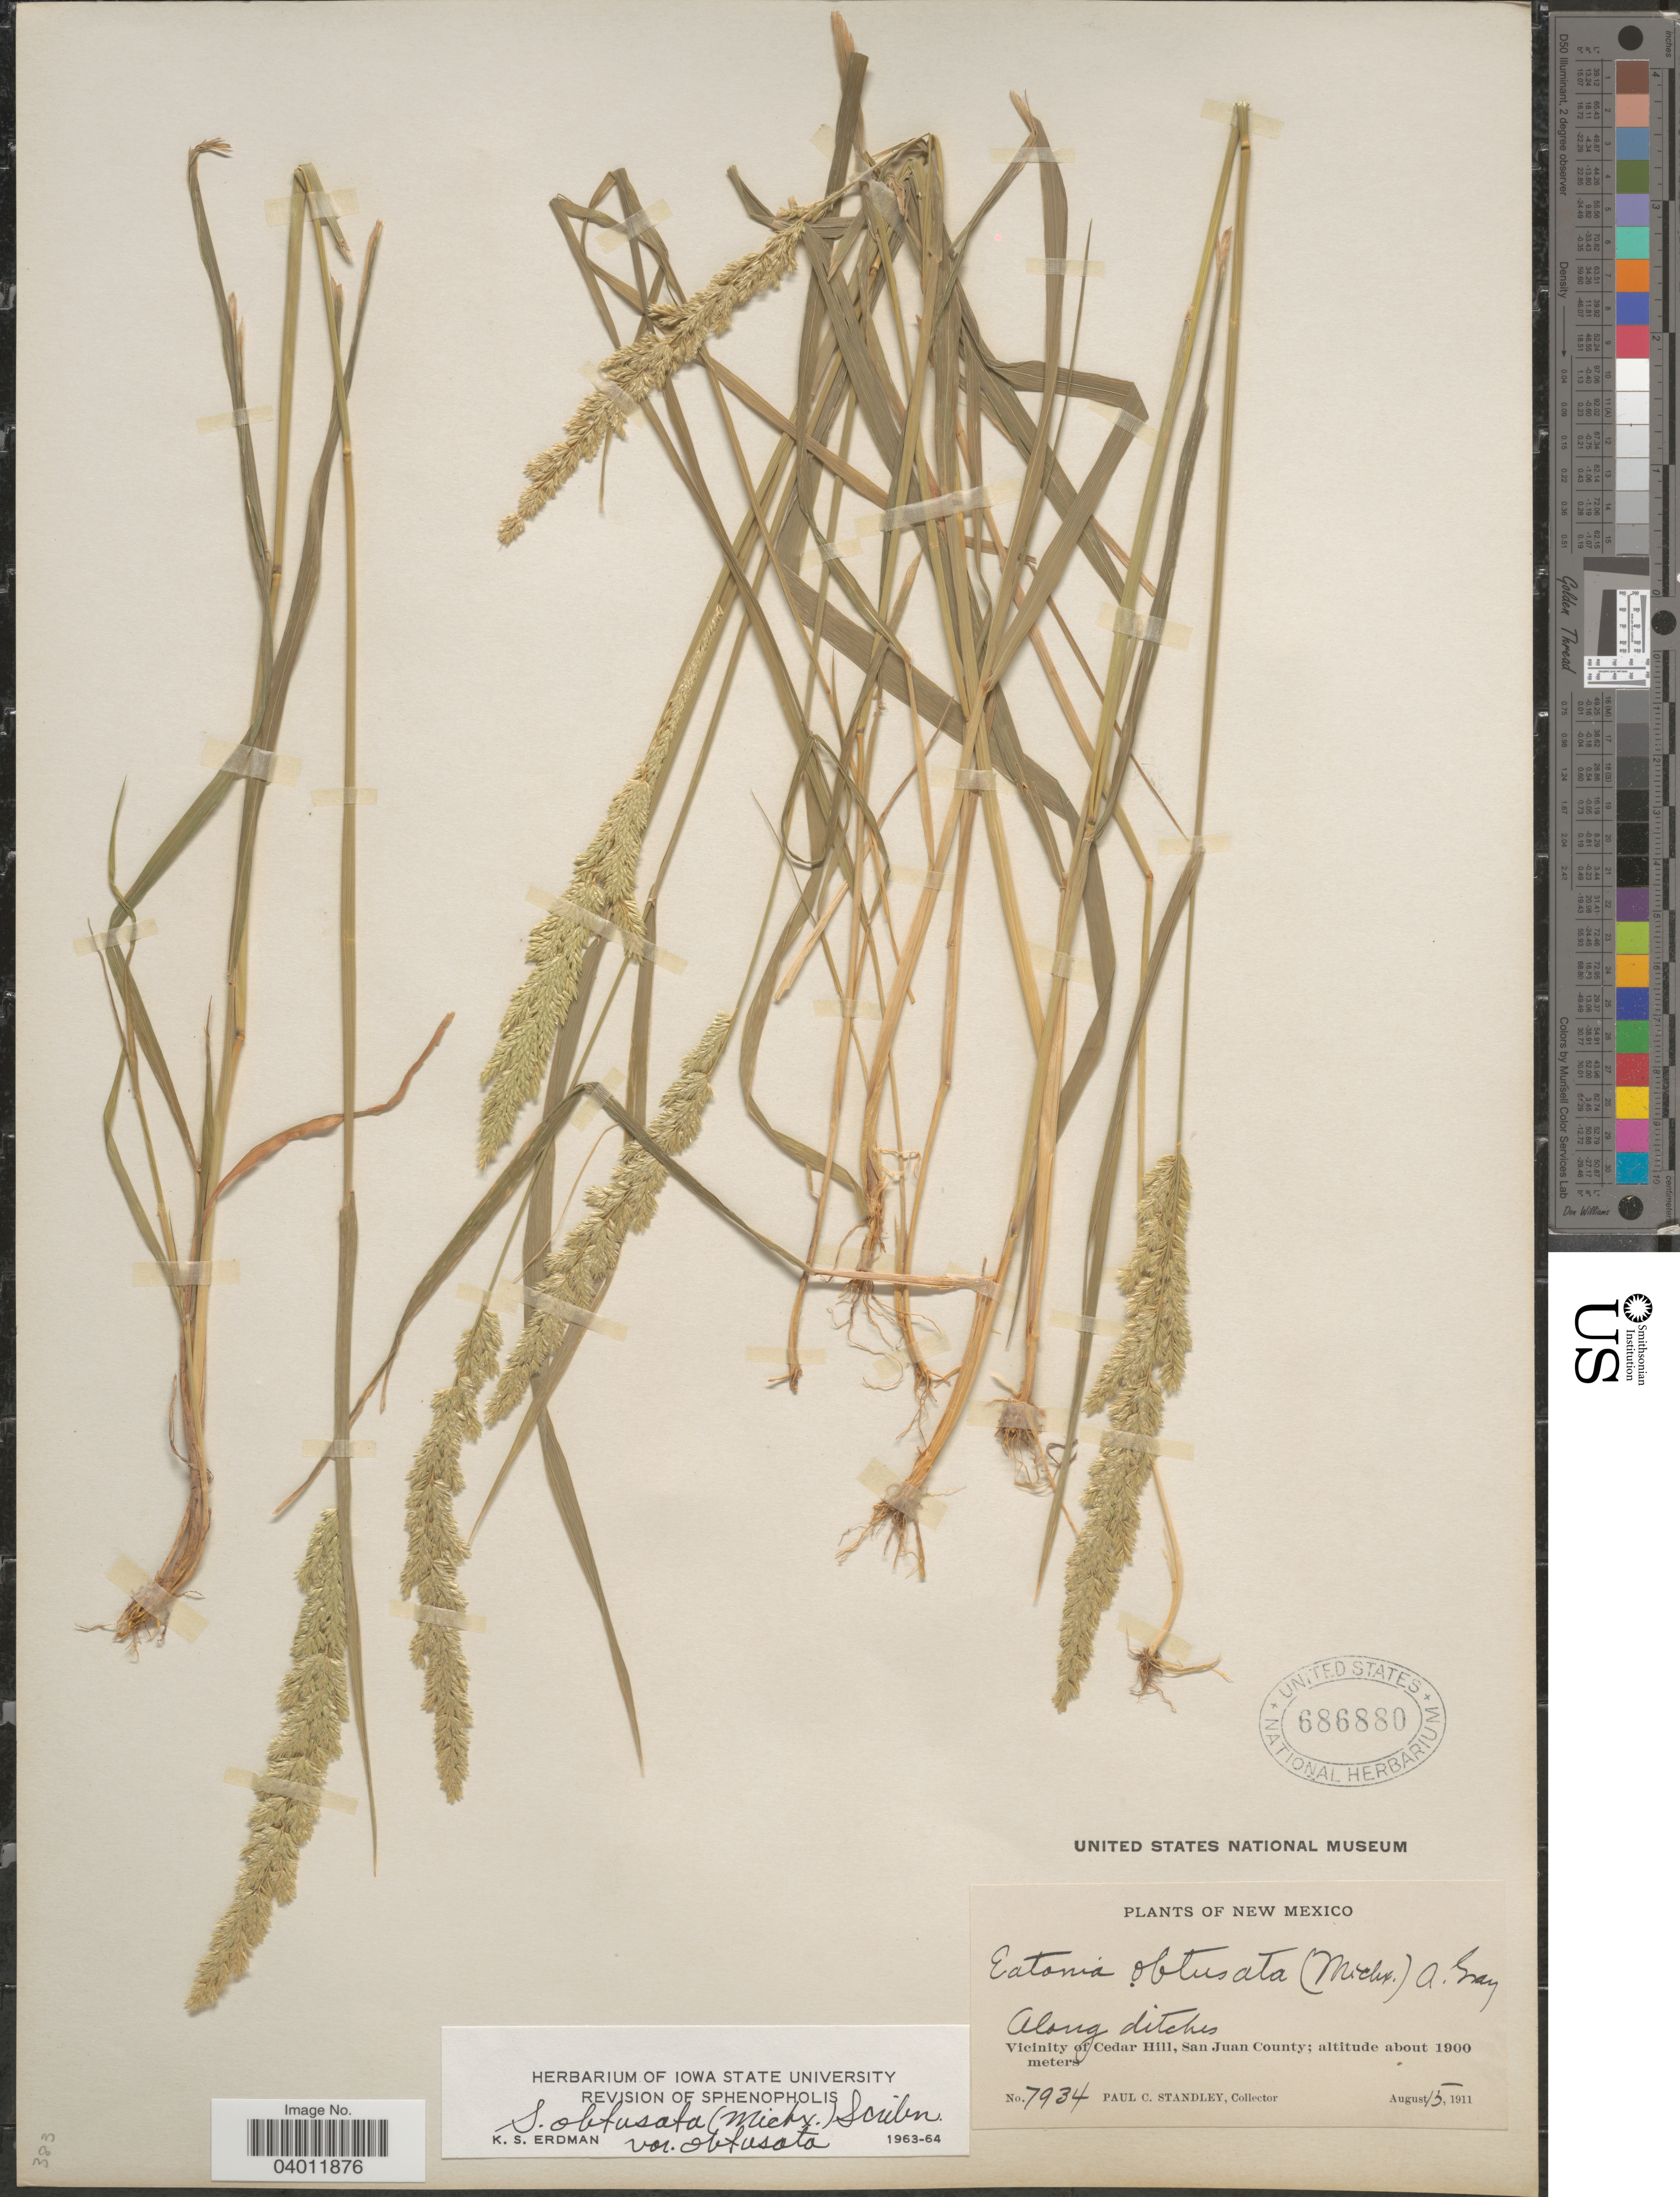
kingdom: Plantae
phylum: Tracheophyta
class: Liliopsida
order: Poales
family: Poaceae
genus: Sphenopholis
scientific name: Sphenopholis obtusata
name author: (Michx.) Scribn.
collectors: P. C. Standley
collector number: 7934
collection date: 1911-08-15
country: United States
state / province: New Mexico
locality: Vicinity of Cedar Hill, San Juan County.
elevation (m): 1900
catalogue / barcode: US 686880